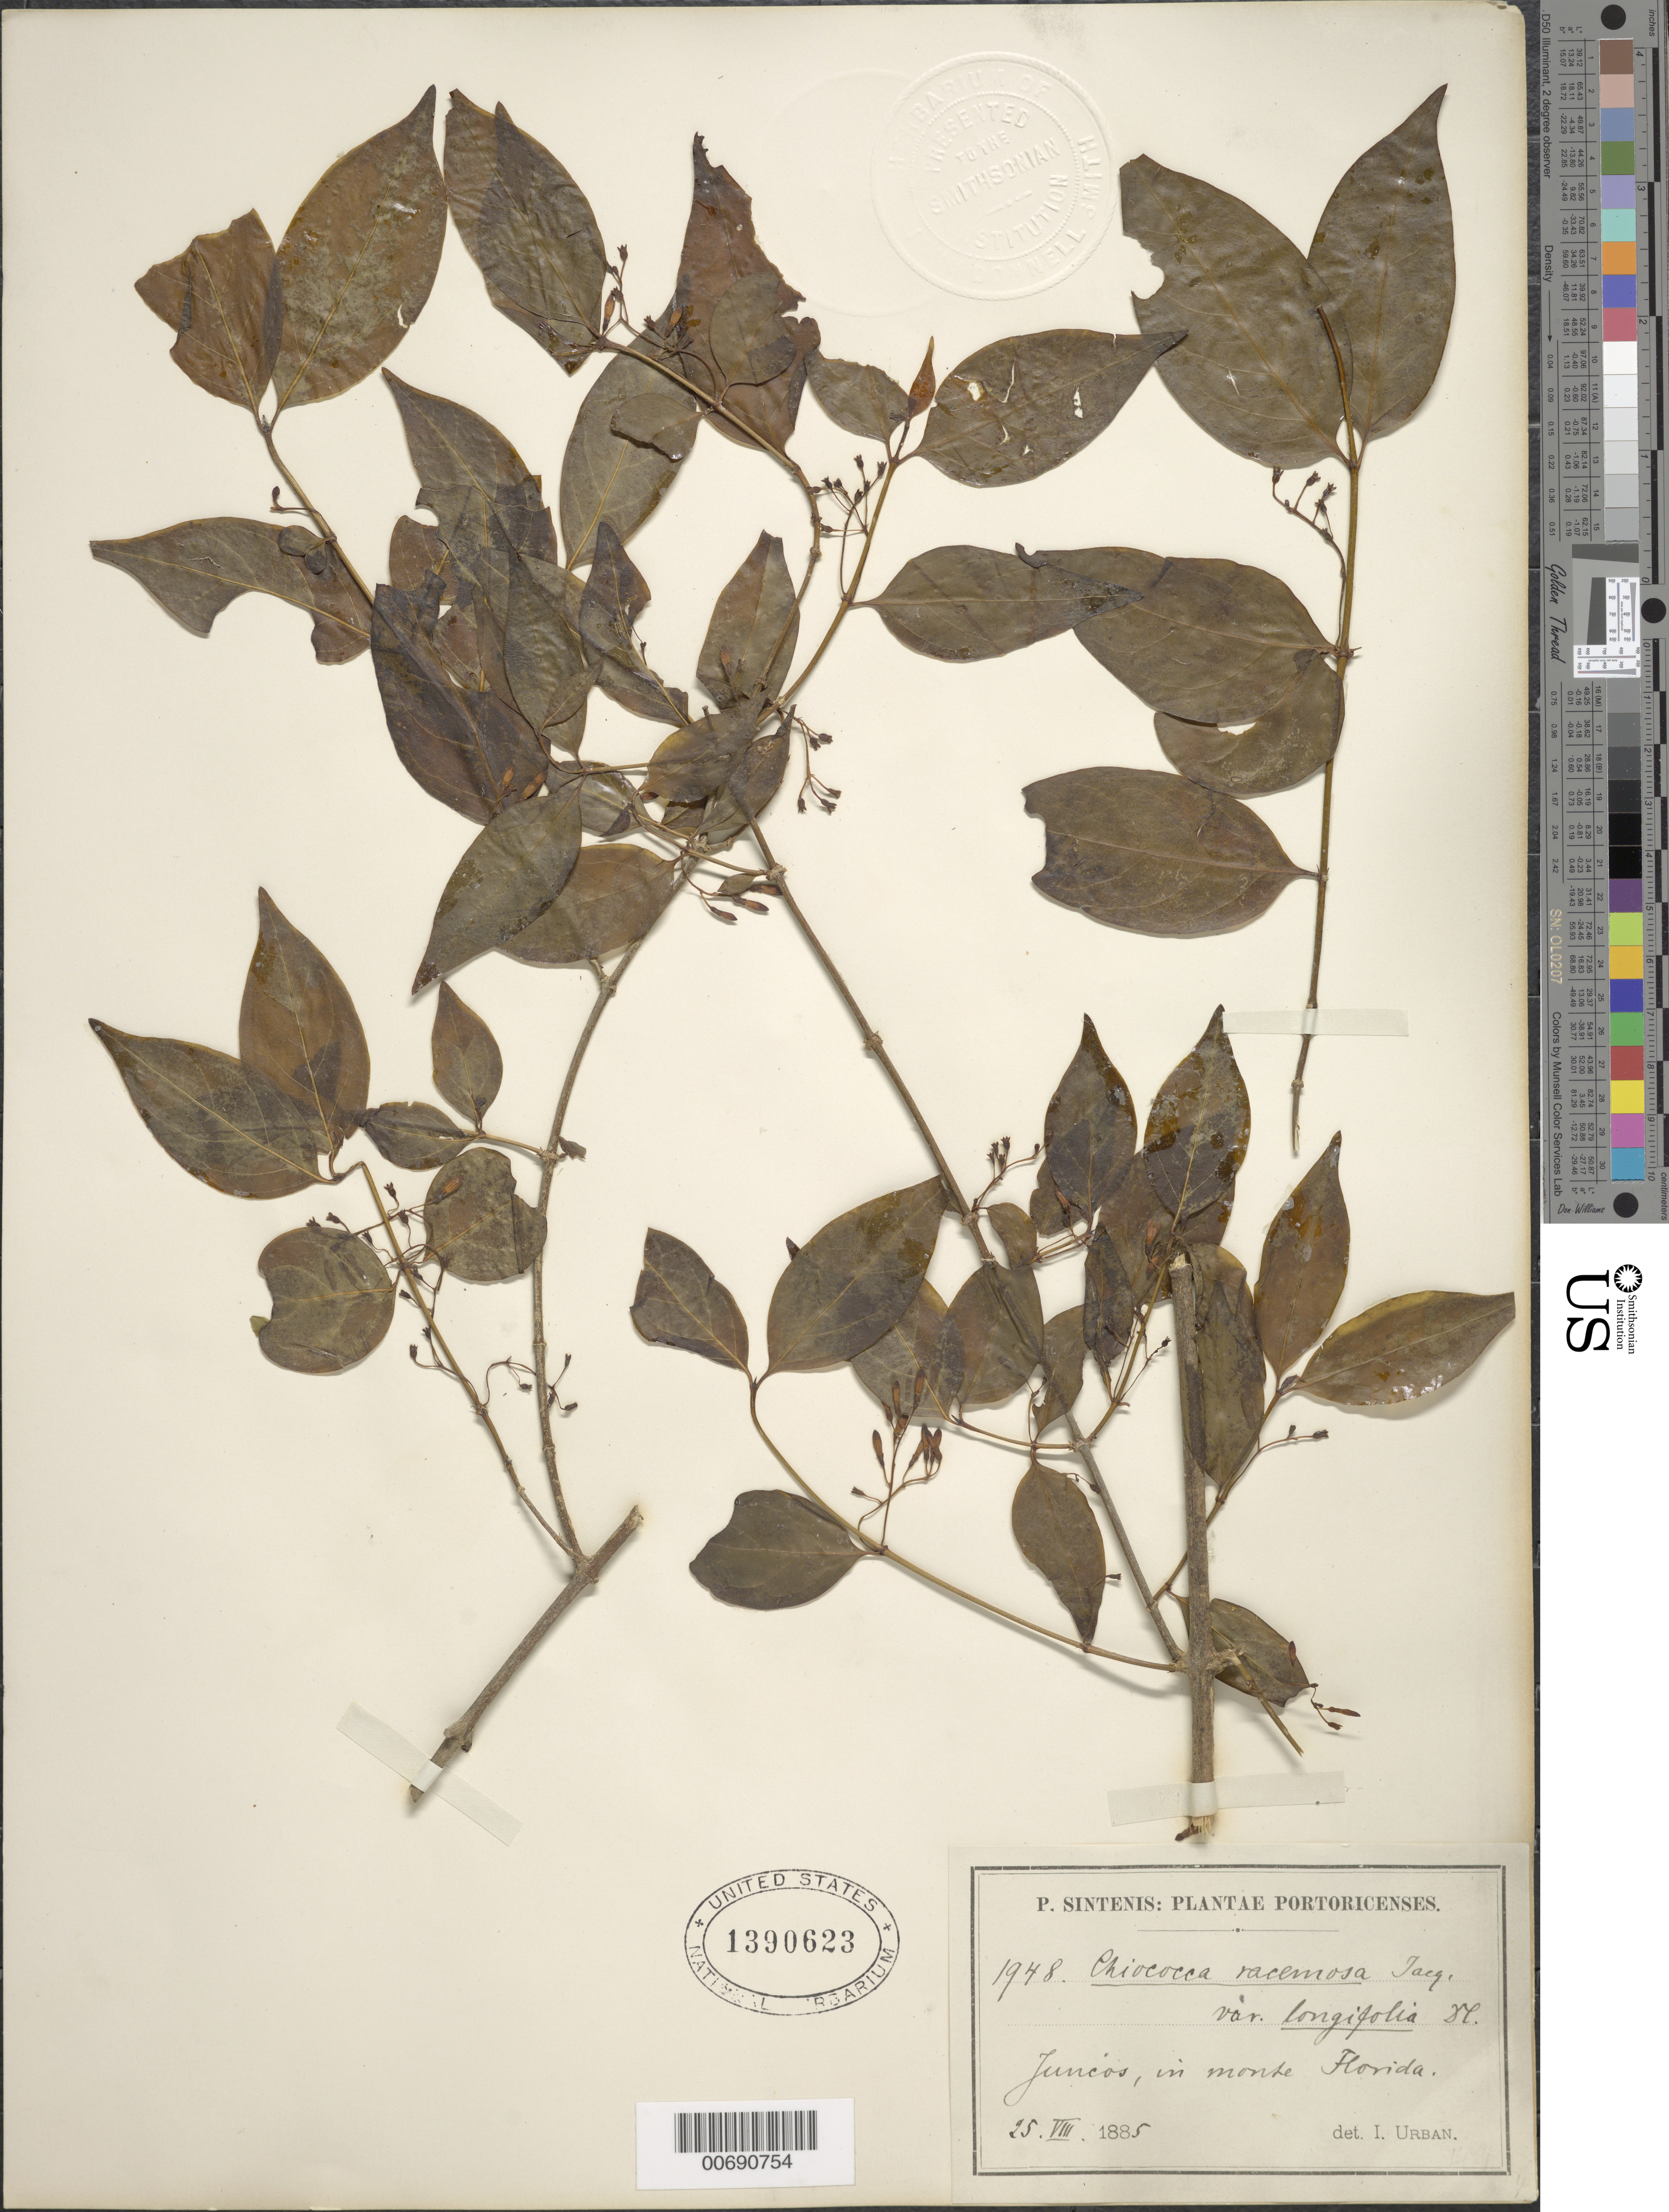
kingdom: Plantae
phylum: Tracheophyta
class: Magnoliopsida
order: Gentianales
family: Rubiaceae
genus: Chiococca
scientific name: Chiococca alba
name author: (L.) Hitchc.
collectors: P. Sintenis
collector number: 1948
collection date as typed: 25 Aug 1885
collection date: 1885-08-25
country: Puerto Rico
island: Greater Antilles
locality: Juncos. In montis Florida.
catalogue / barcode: US 1390623